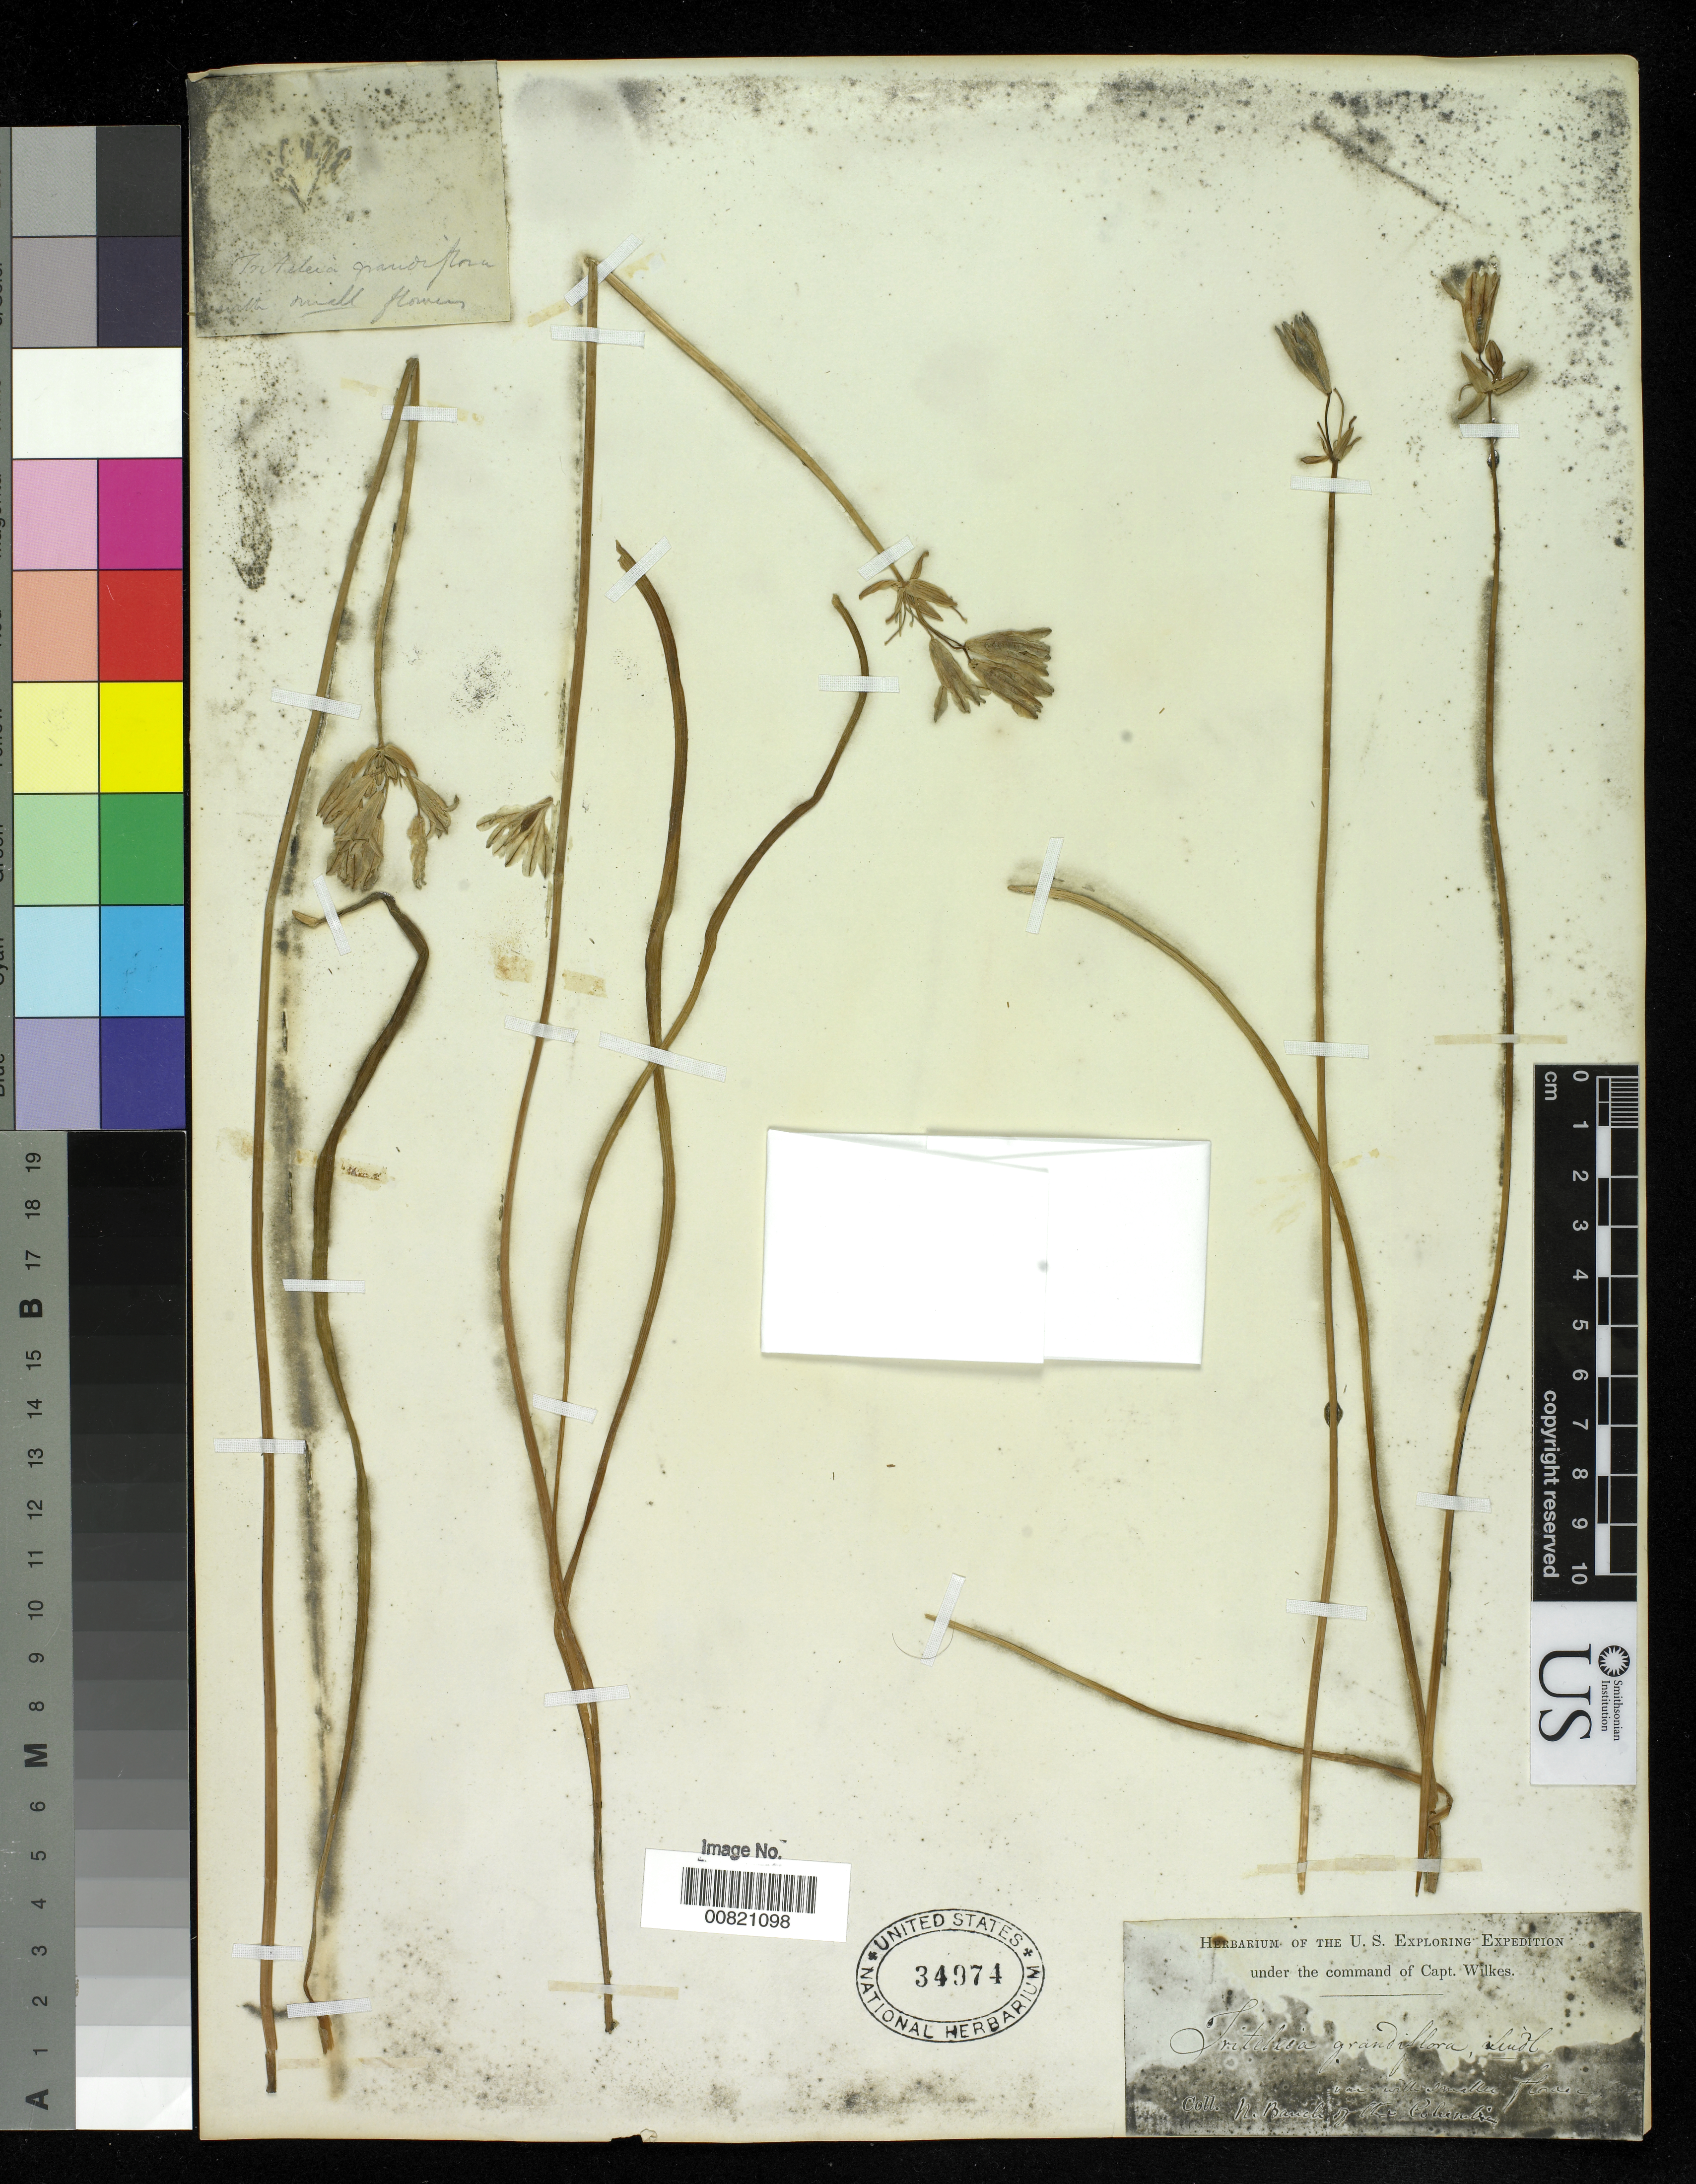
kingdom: Plantae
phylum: Tracheophyta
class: Liliopsida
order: Asparagales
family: Asparagaceae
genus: Triteleia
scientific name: Triteleia grandiflora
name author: Lindl.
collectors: Wilkes Explor. Exped.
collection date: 1838/1842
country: United States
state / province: Washington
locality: N. Branch of Columbia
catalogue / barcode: US 34974